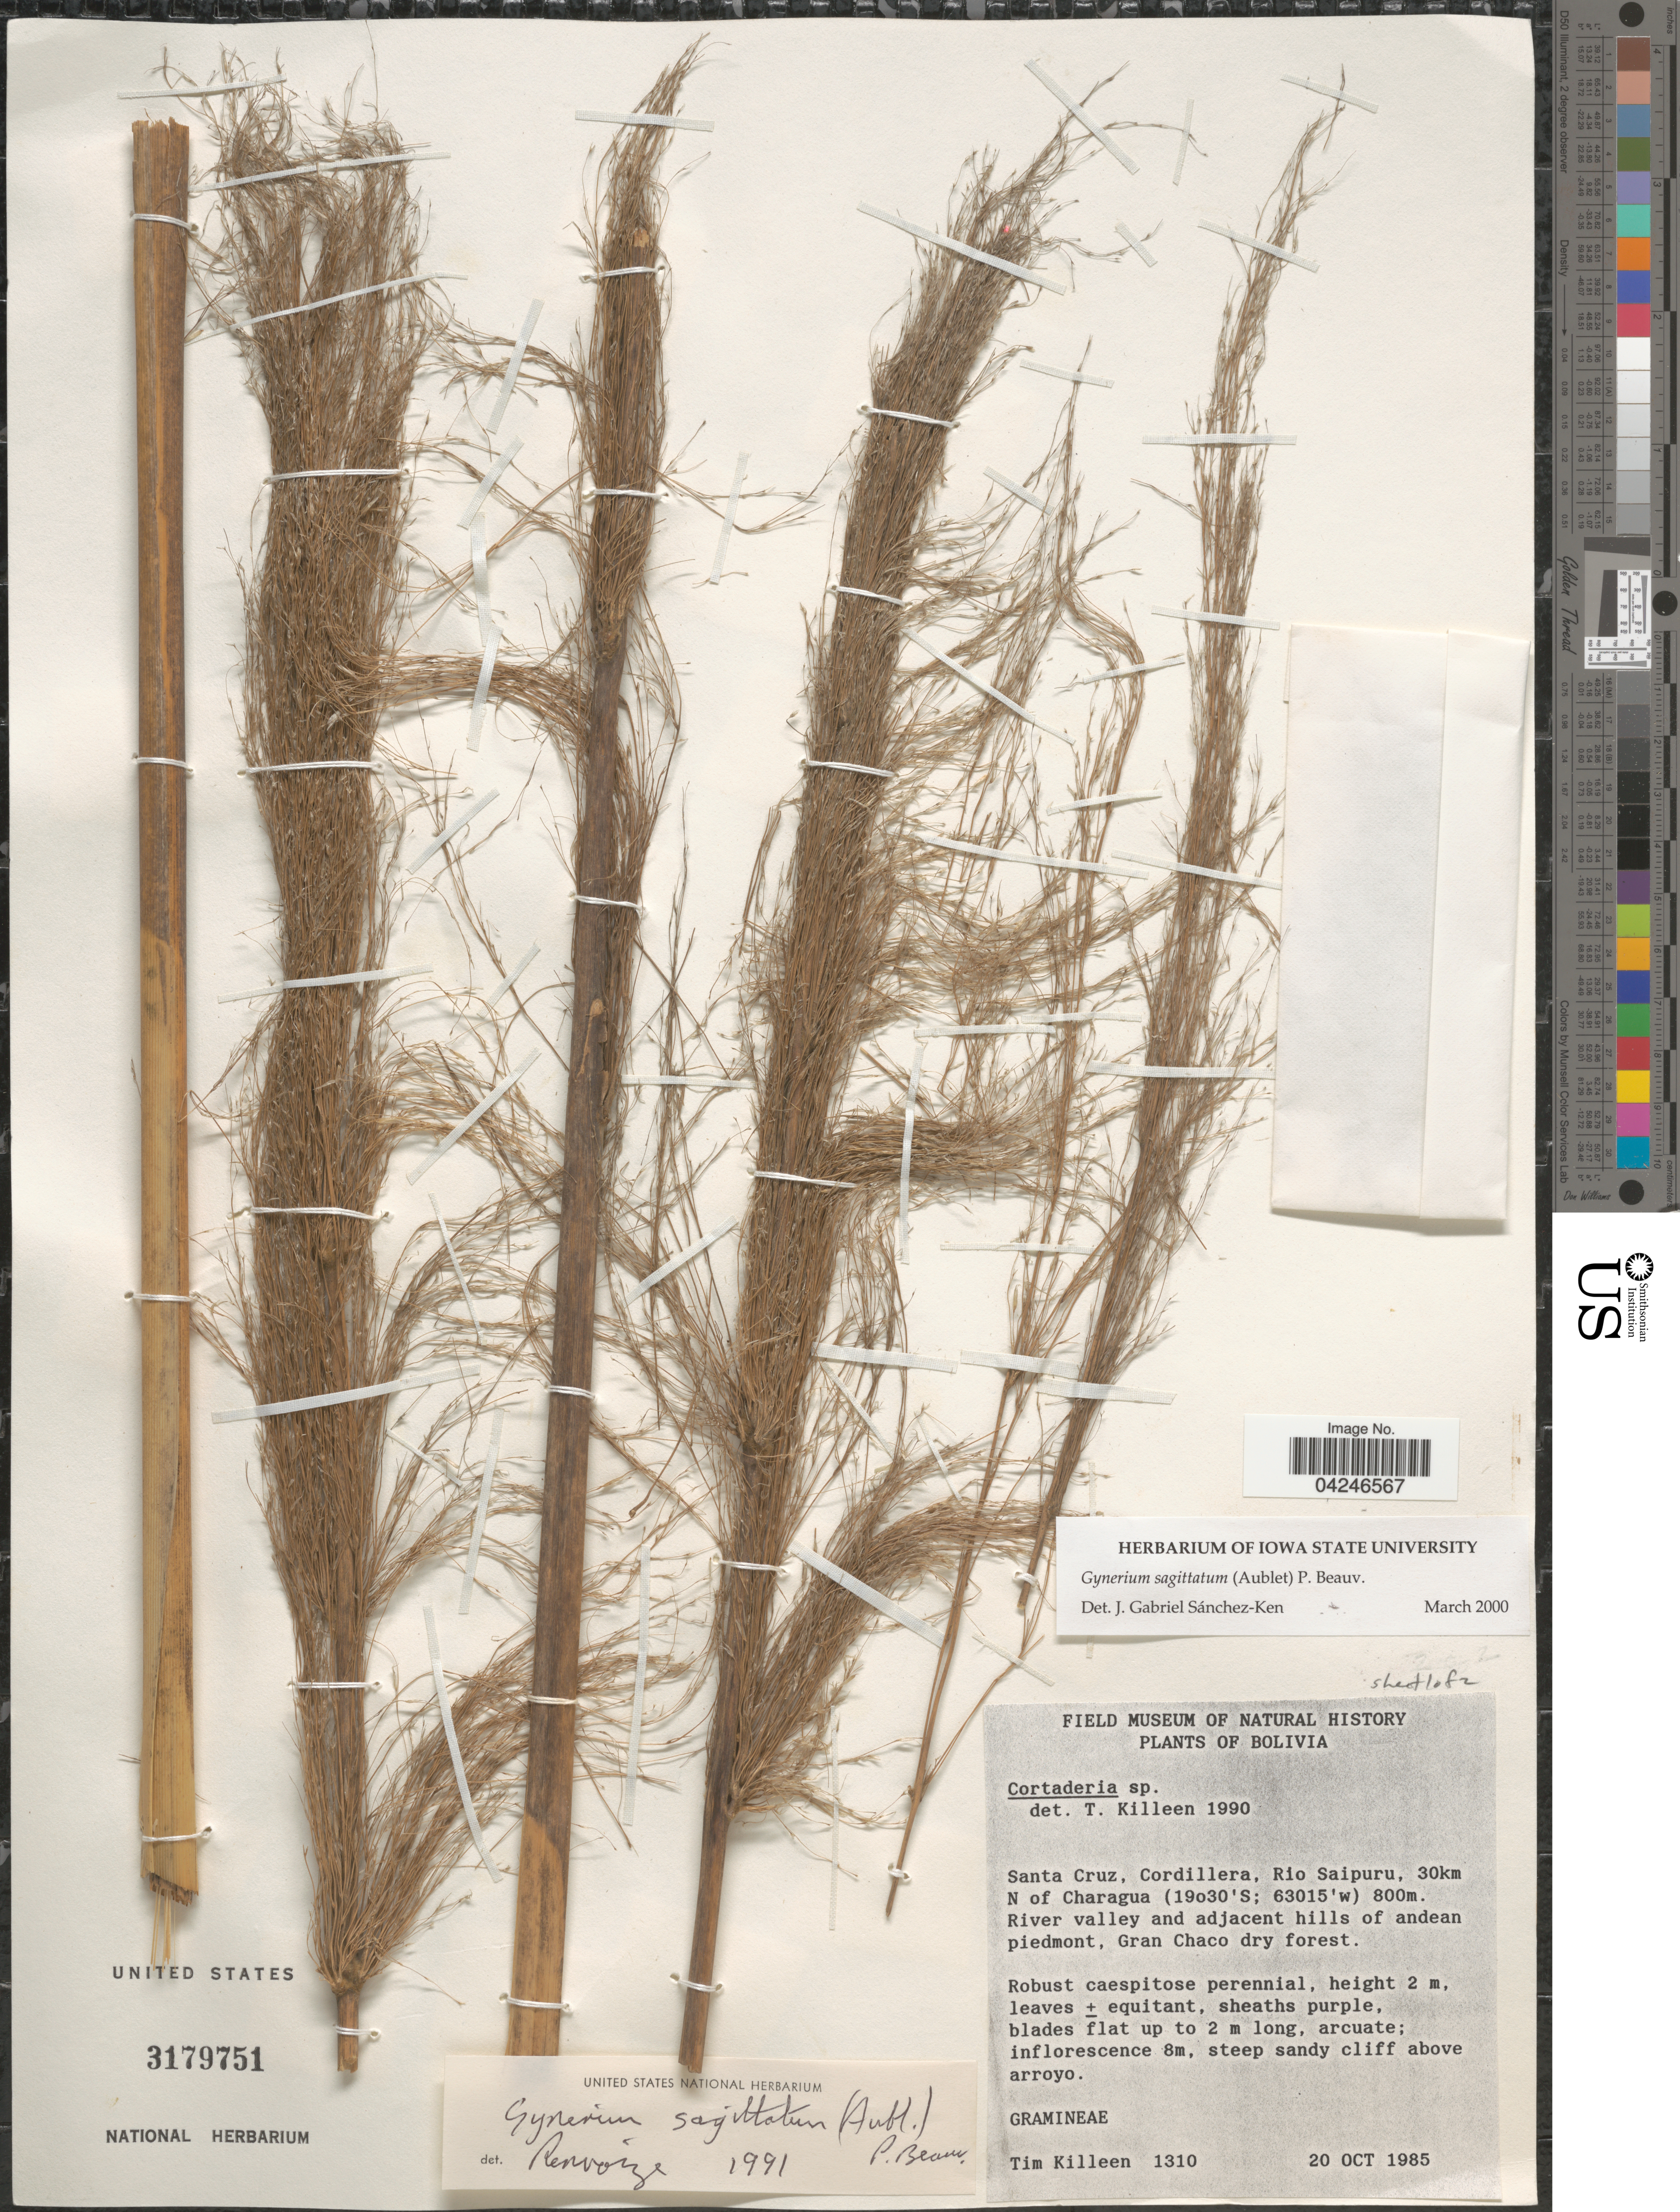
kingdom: Plantae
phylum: Tracheophyta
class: Liliopsida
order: Poales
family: Poaceae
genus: Gynerium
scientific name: Gynerium sagittatum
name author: (Aubl.) P. Beauv.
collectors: T. J. Killeen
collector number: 1310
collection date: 1985-10-20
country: Bolivia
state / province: Santa Cruz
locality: Cordillera, Rio Saipuru, 30km N of Charagua. River valley and adjacent hills of andean piedmont, Gran Chaco dry forest.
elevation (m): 800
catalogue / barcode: US 3179751